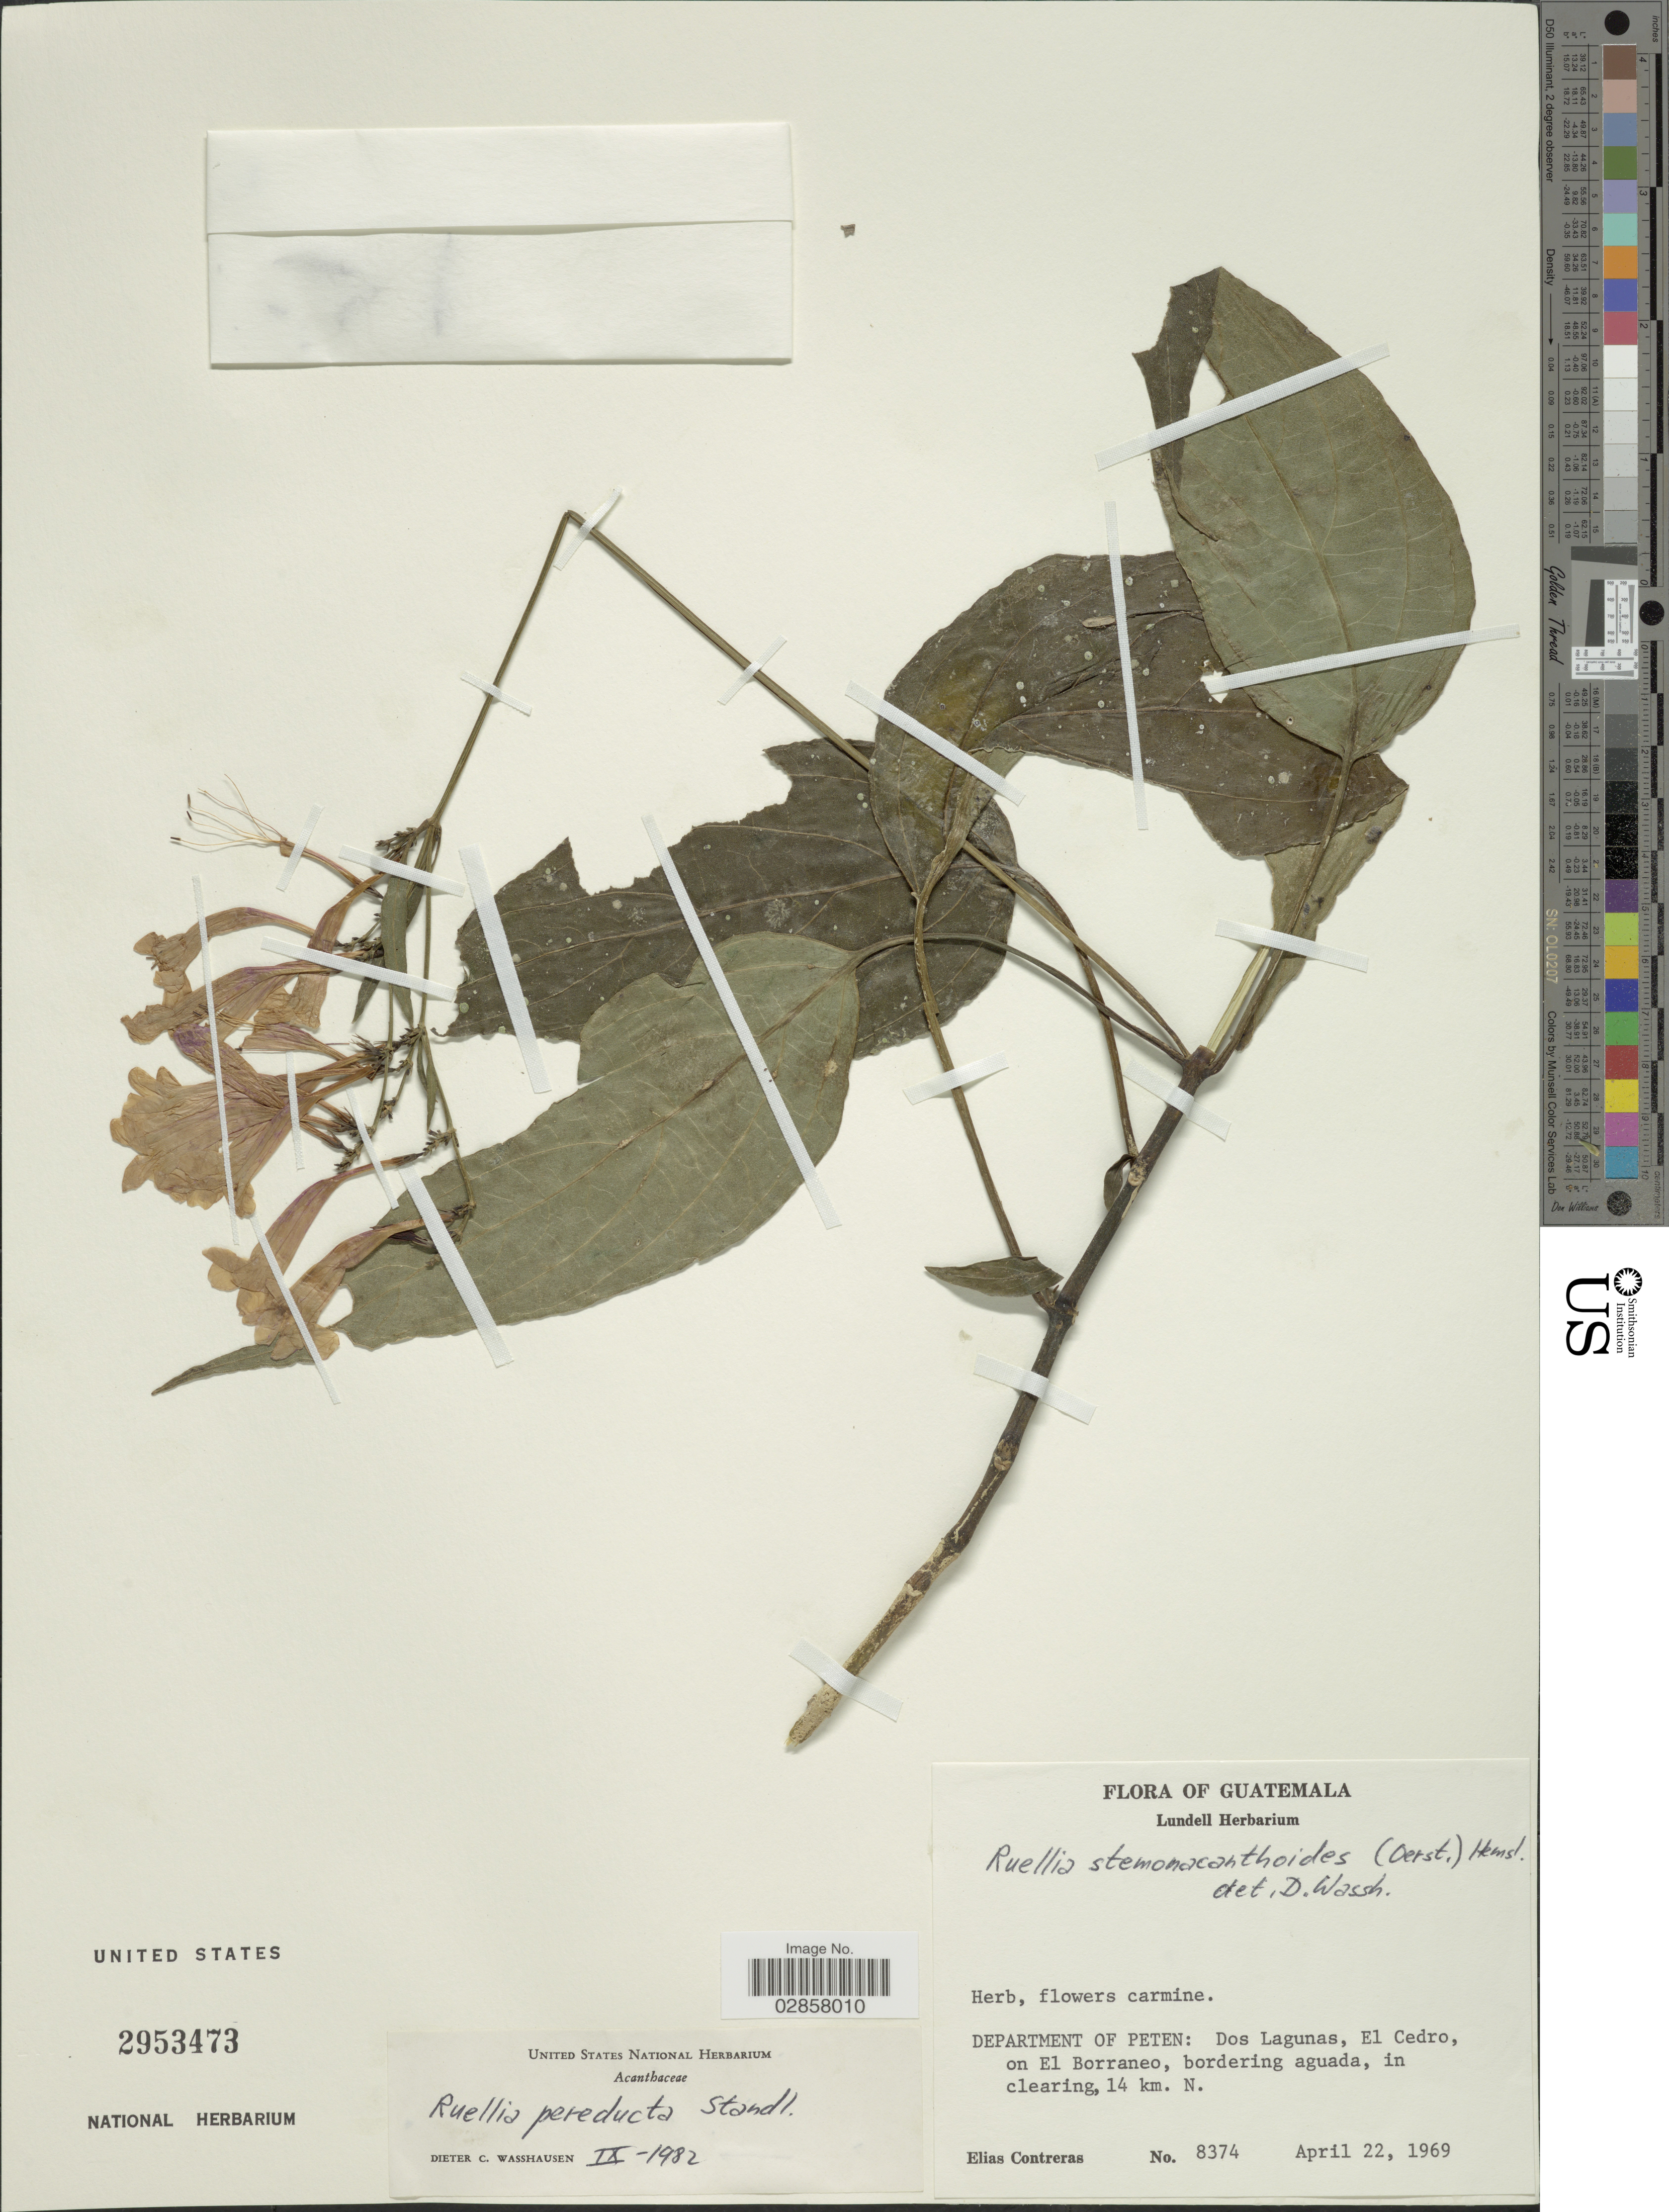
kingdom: Plantae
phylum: Tracheophyta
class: Magnoliopsida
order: Lamiales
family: Acanthaceae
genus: Ruellia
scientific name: Ruellia pereducta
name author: Standl. ex Lundell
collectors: E. Contreras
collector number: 8374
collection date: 1969-04-22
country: Guatemala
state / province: El Petén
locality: Department of Peten: Dos Lagunas, El Cedro, on El Borraneo, bordering aguada, in clearing, 14 km. N.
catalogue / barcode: US 2953473